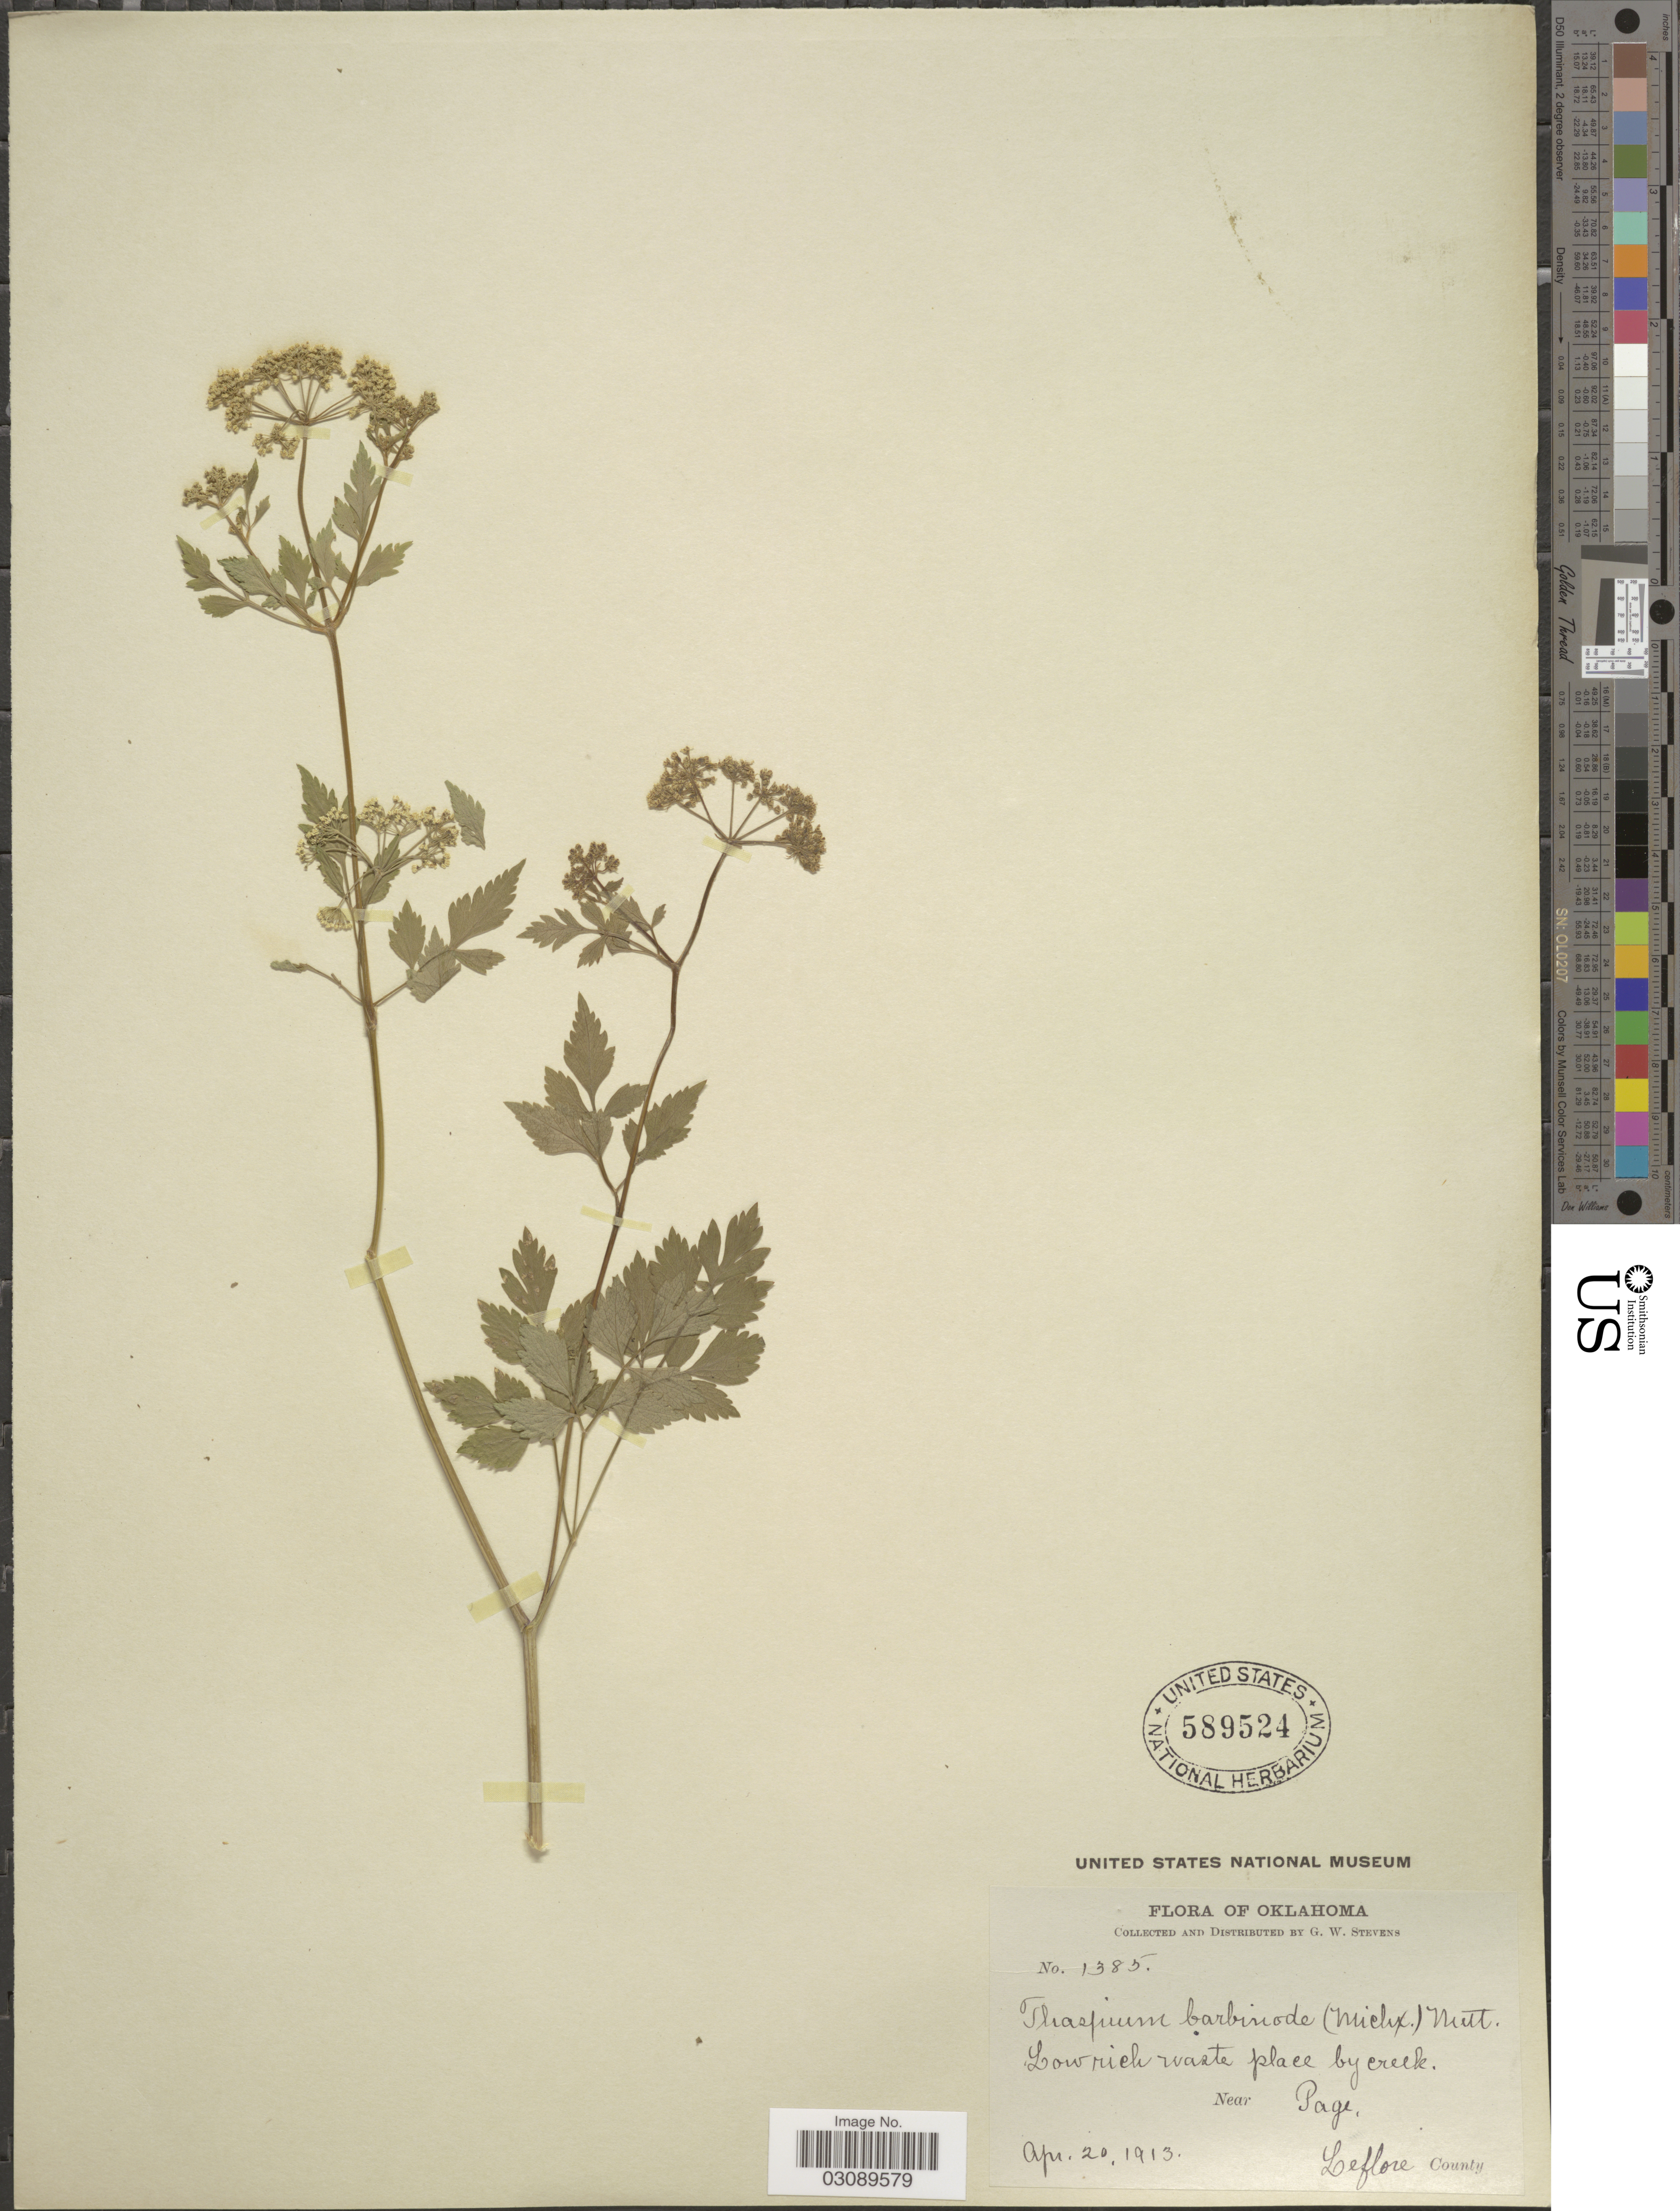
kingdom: Plantae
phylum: Tracheophyta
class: Magnoliopsida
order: Apiales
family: Apiaceae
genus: Thaspium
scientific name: Thaspium barbinode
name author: (Michx.) Nutt.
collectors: G. W. Stevens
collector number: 1385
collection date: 1913-04-20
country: United States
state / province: Oklahoma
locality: Near Page, Leflore County.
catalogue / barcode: US 589524